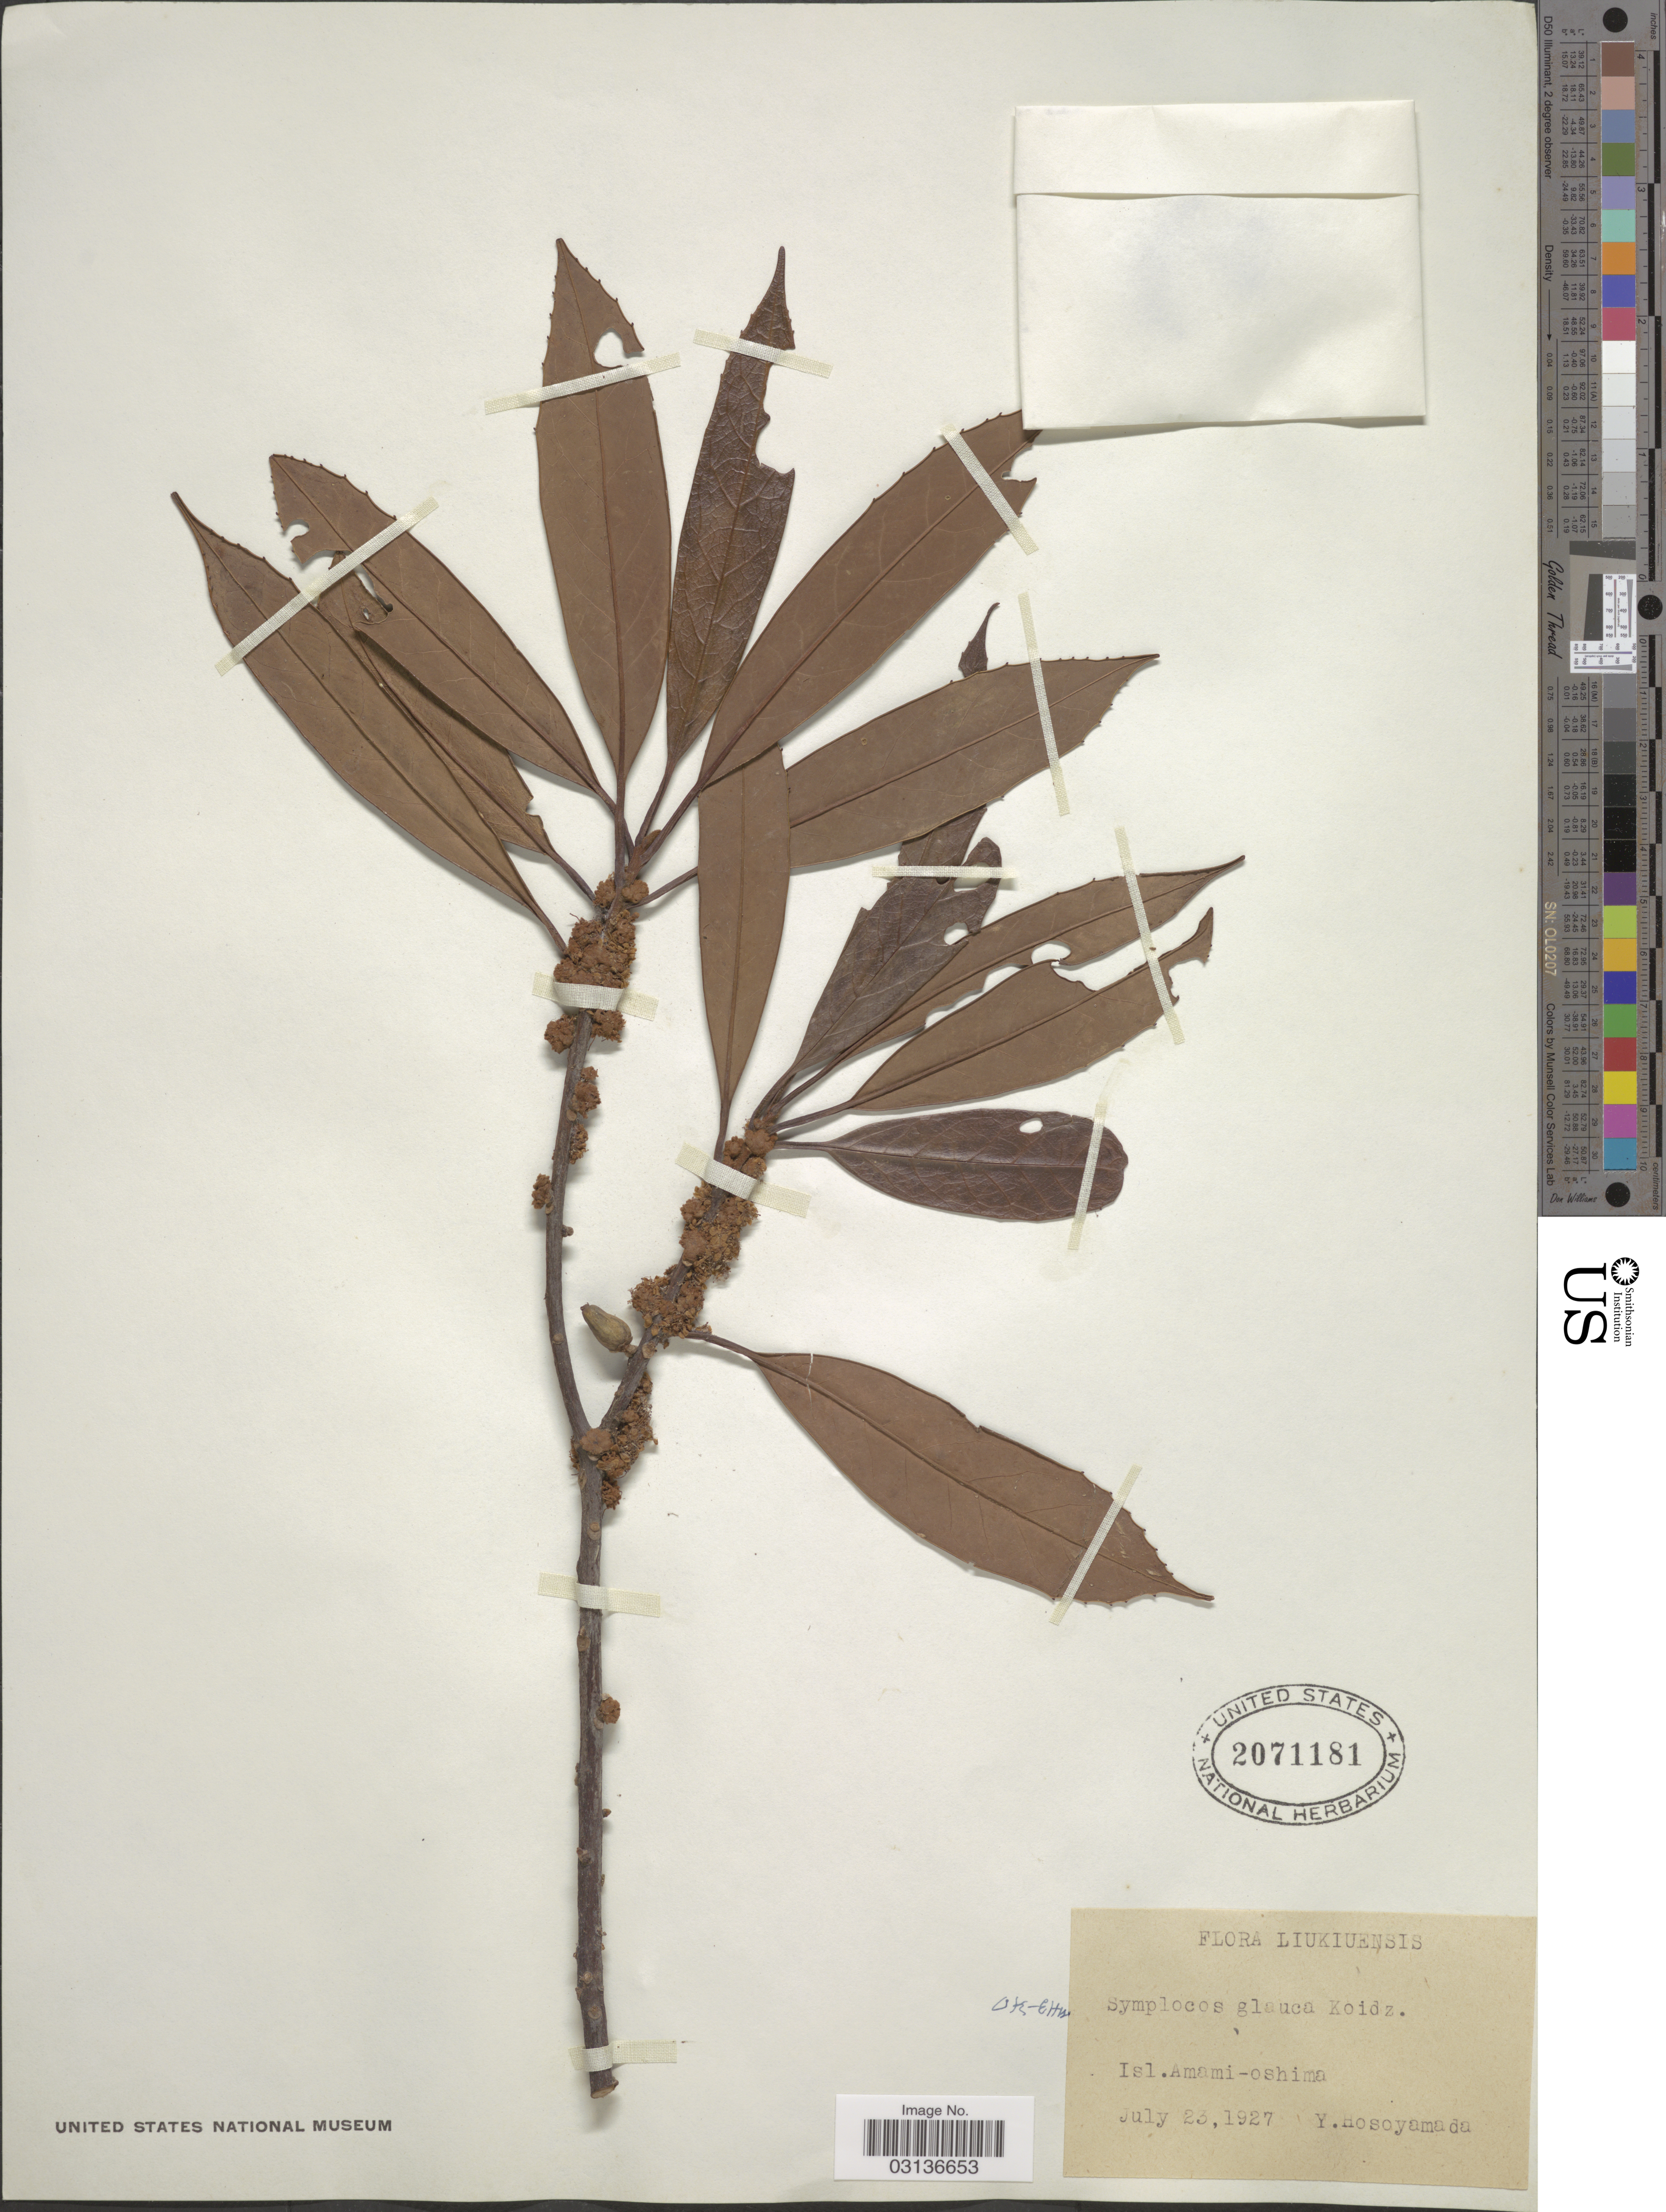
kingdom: Plantae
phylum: Tracheophyta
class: Magnoliopsida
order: Ericales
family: Symplocaceae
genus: Symplocos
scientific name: Symplocos glauca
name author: (Thunb.) Koidz.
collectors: Y. Hosoyamada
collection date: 1927-07-23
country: Japan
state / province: Okinawa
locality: Liukiuensis. Isl. Amami-oshima.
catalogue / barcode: US 2071181